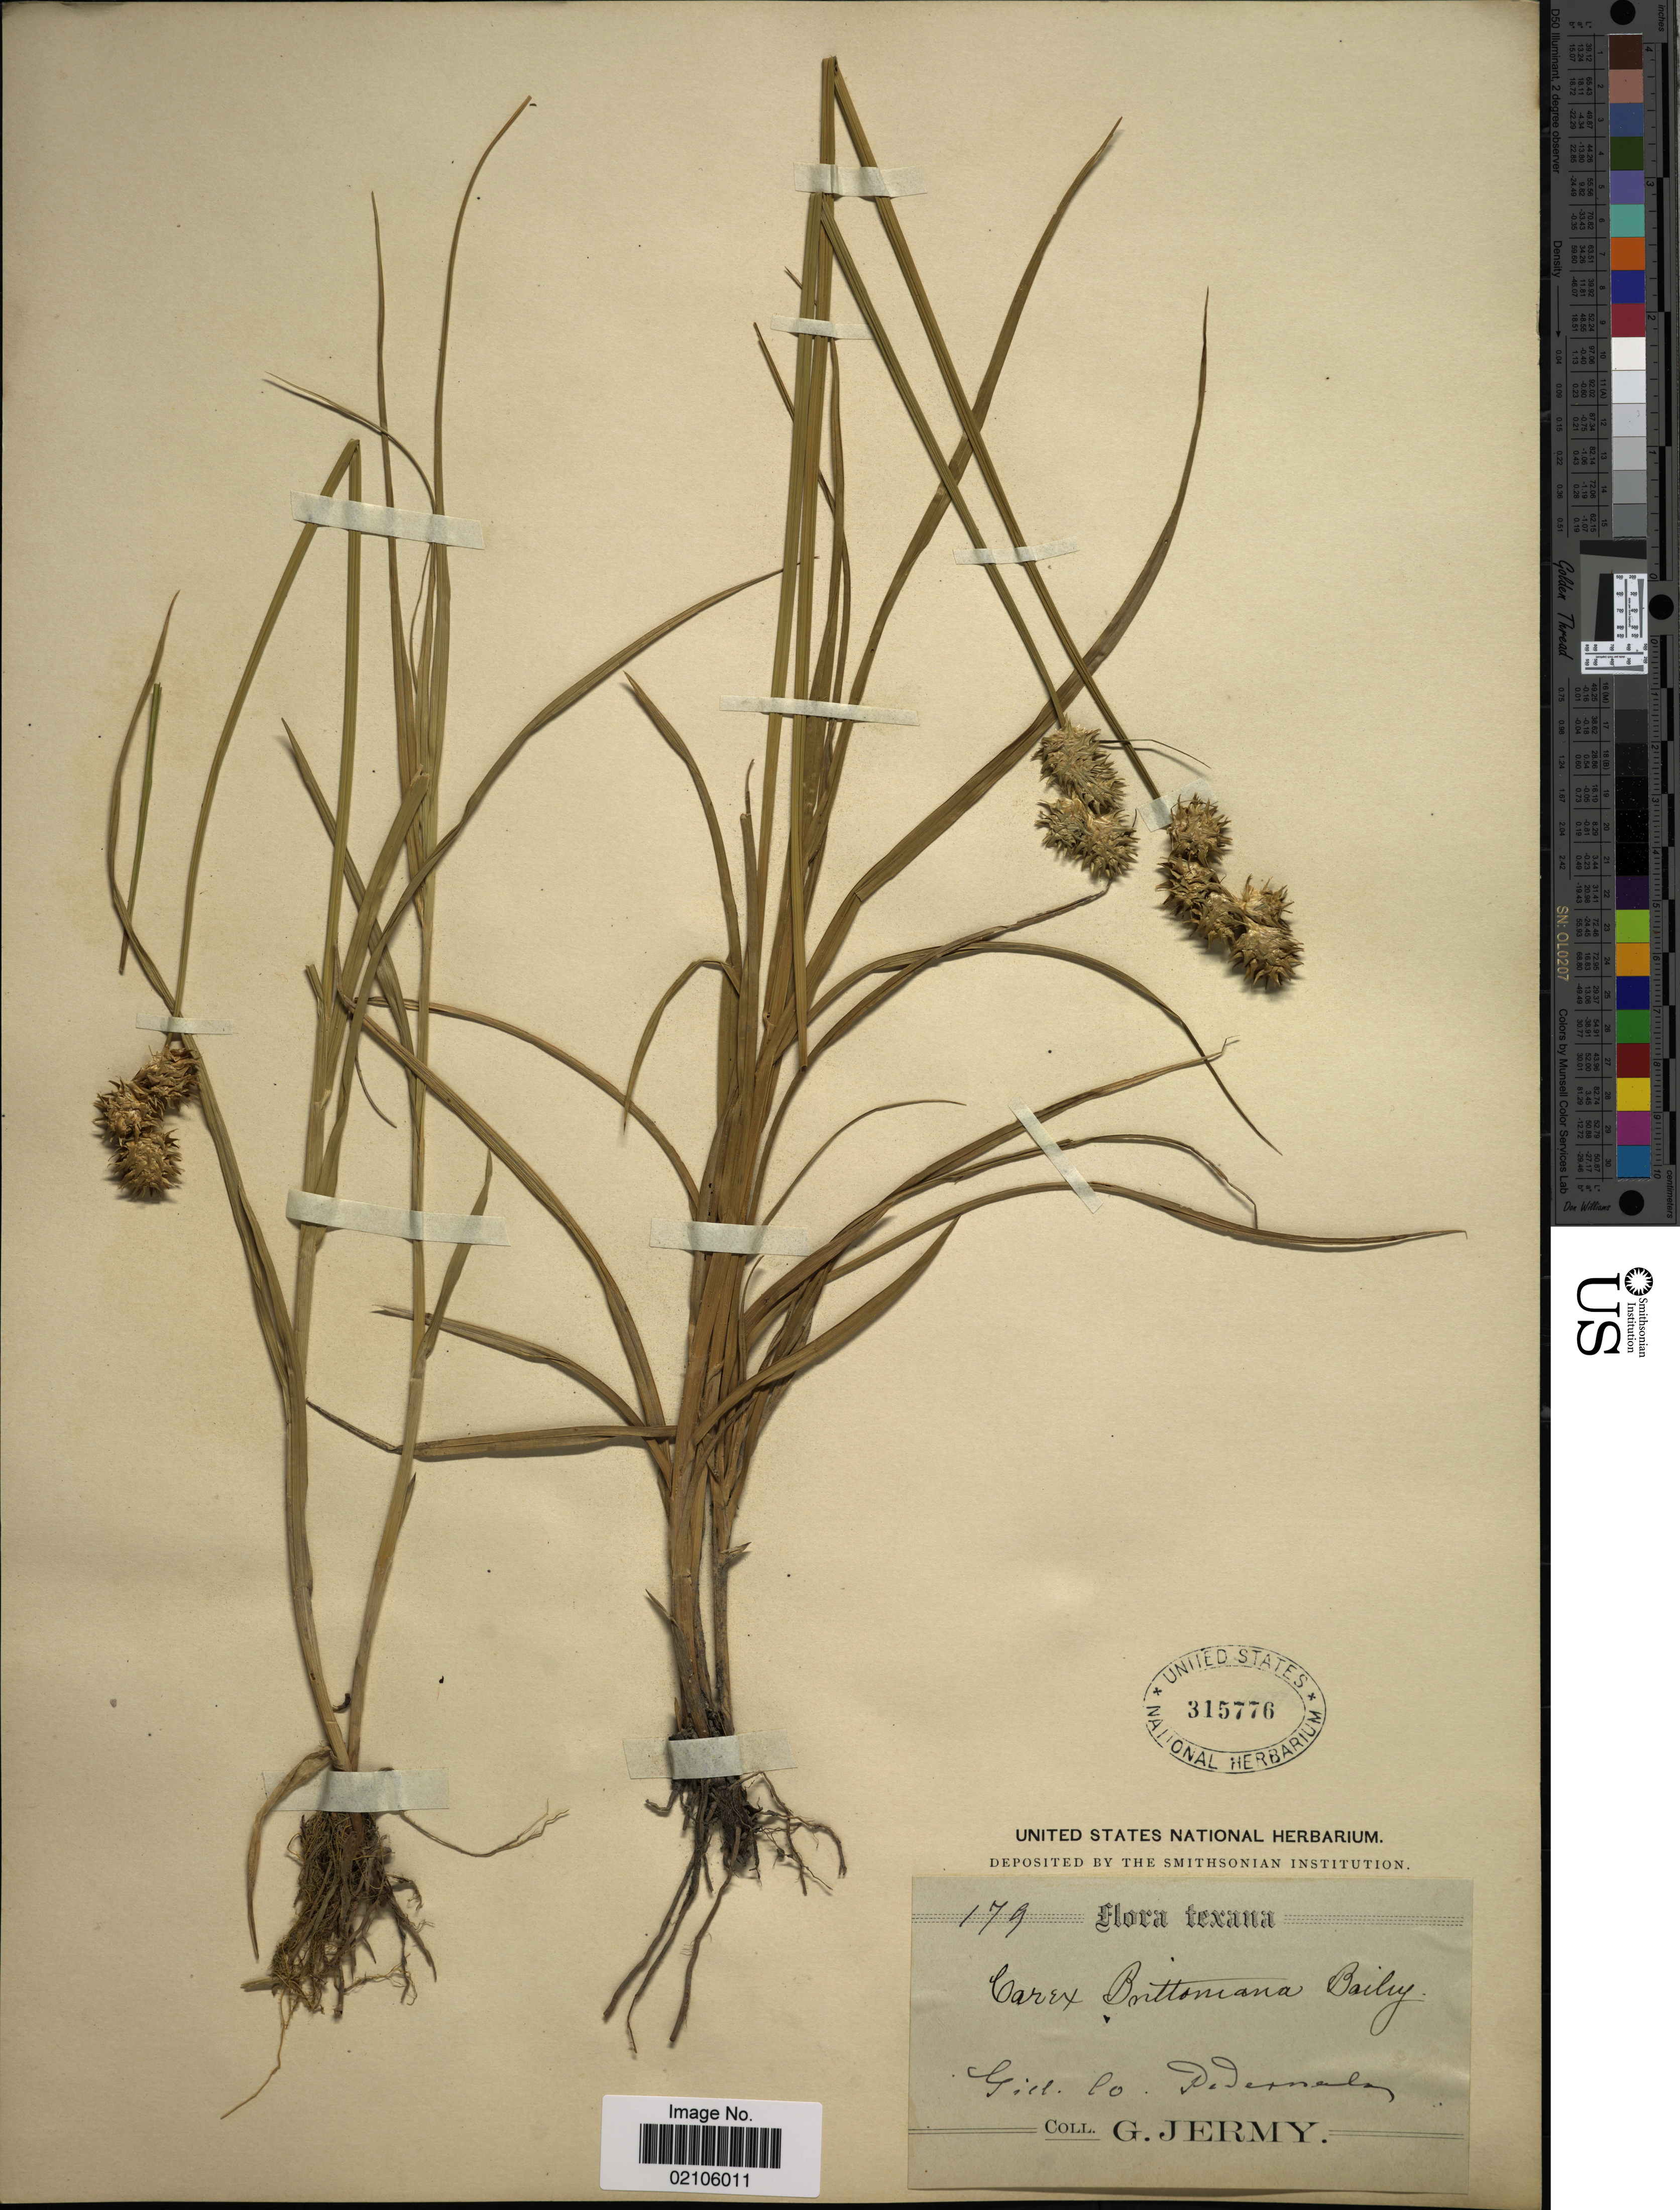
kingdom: Plantae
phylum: Tracheophyta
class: Liliopsida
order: Poales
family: Cyperaceae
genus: Carex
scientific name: Carex tetrastachya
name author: Scheele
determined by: Strong, Mark T., (BOT), Smithsonian Institution - National Museum of Natural History (UNITED STATES)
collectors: G. Jermy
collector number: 179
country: United States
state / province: Texas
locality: Gill Co. Pedernales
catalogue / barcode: US 315776